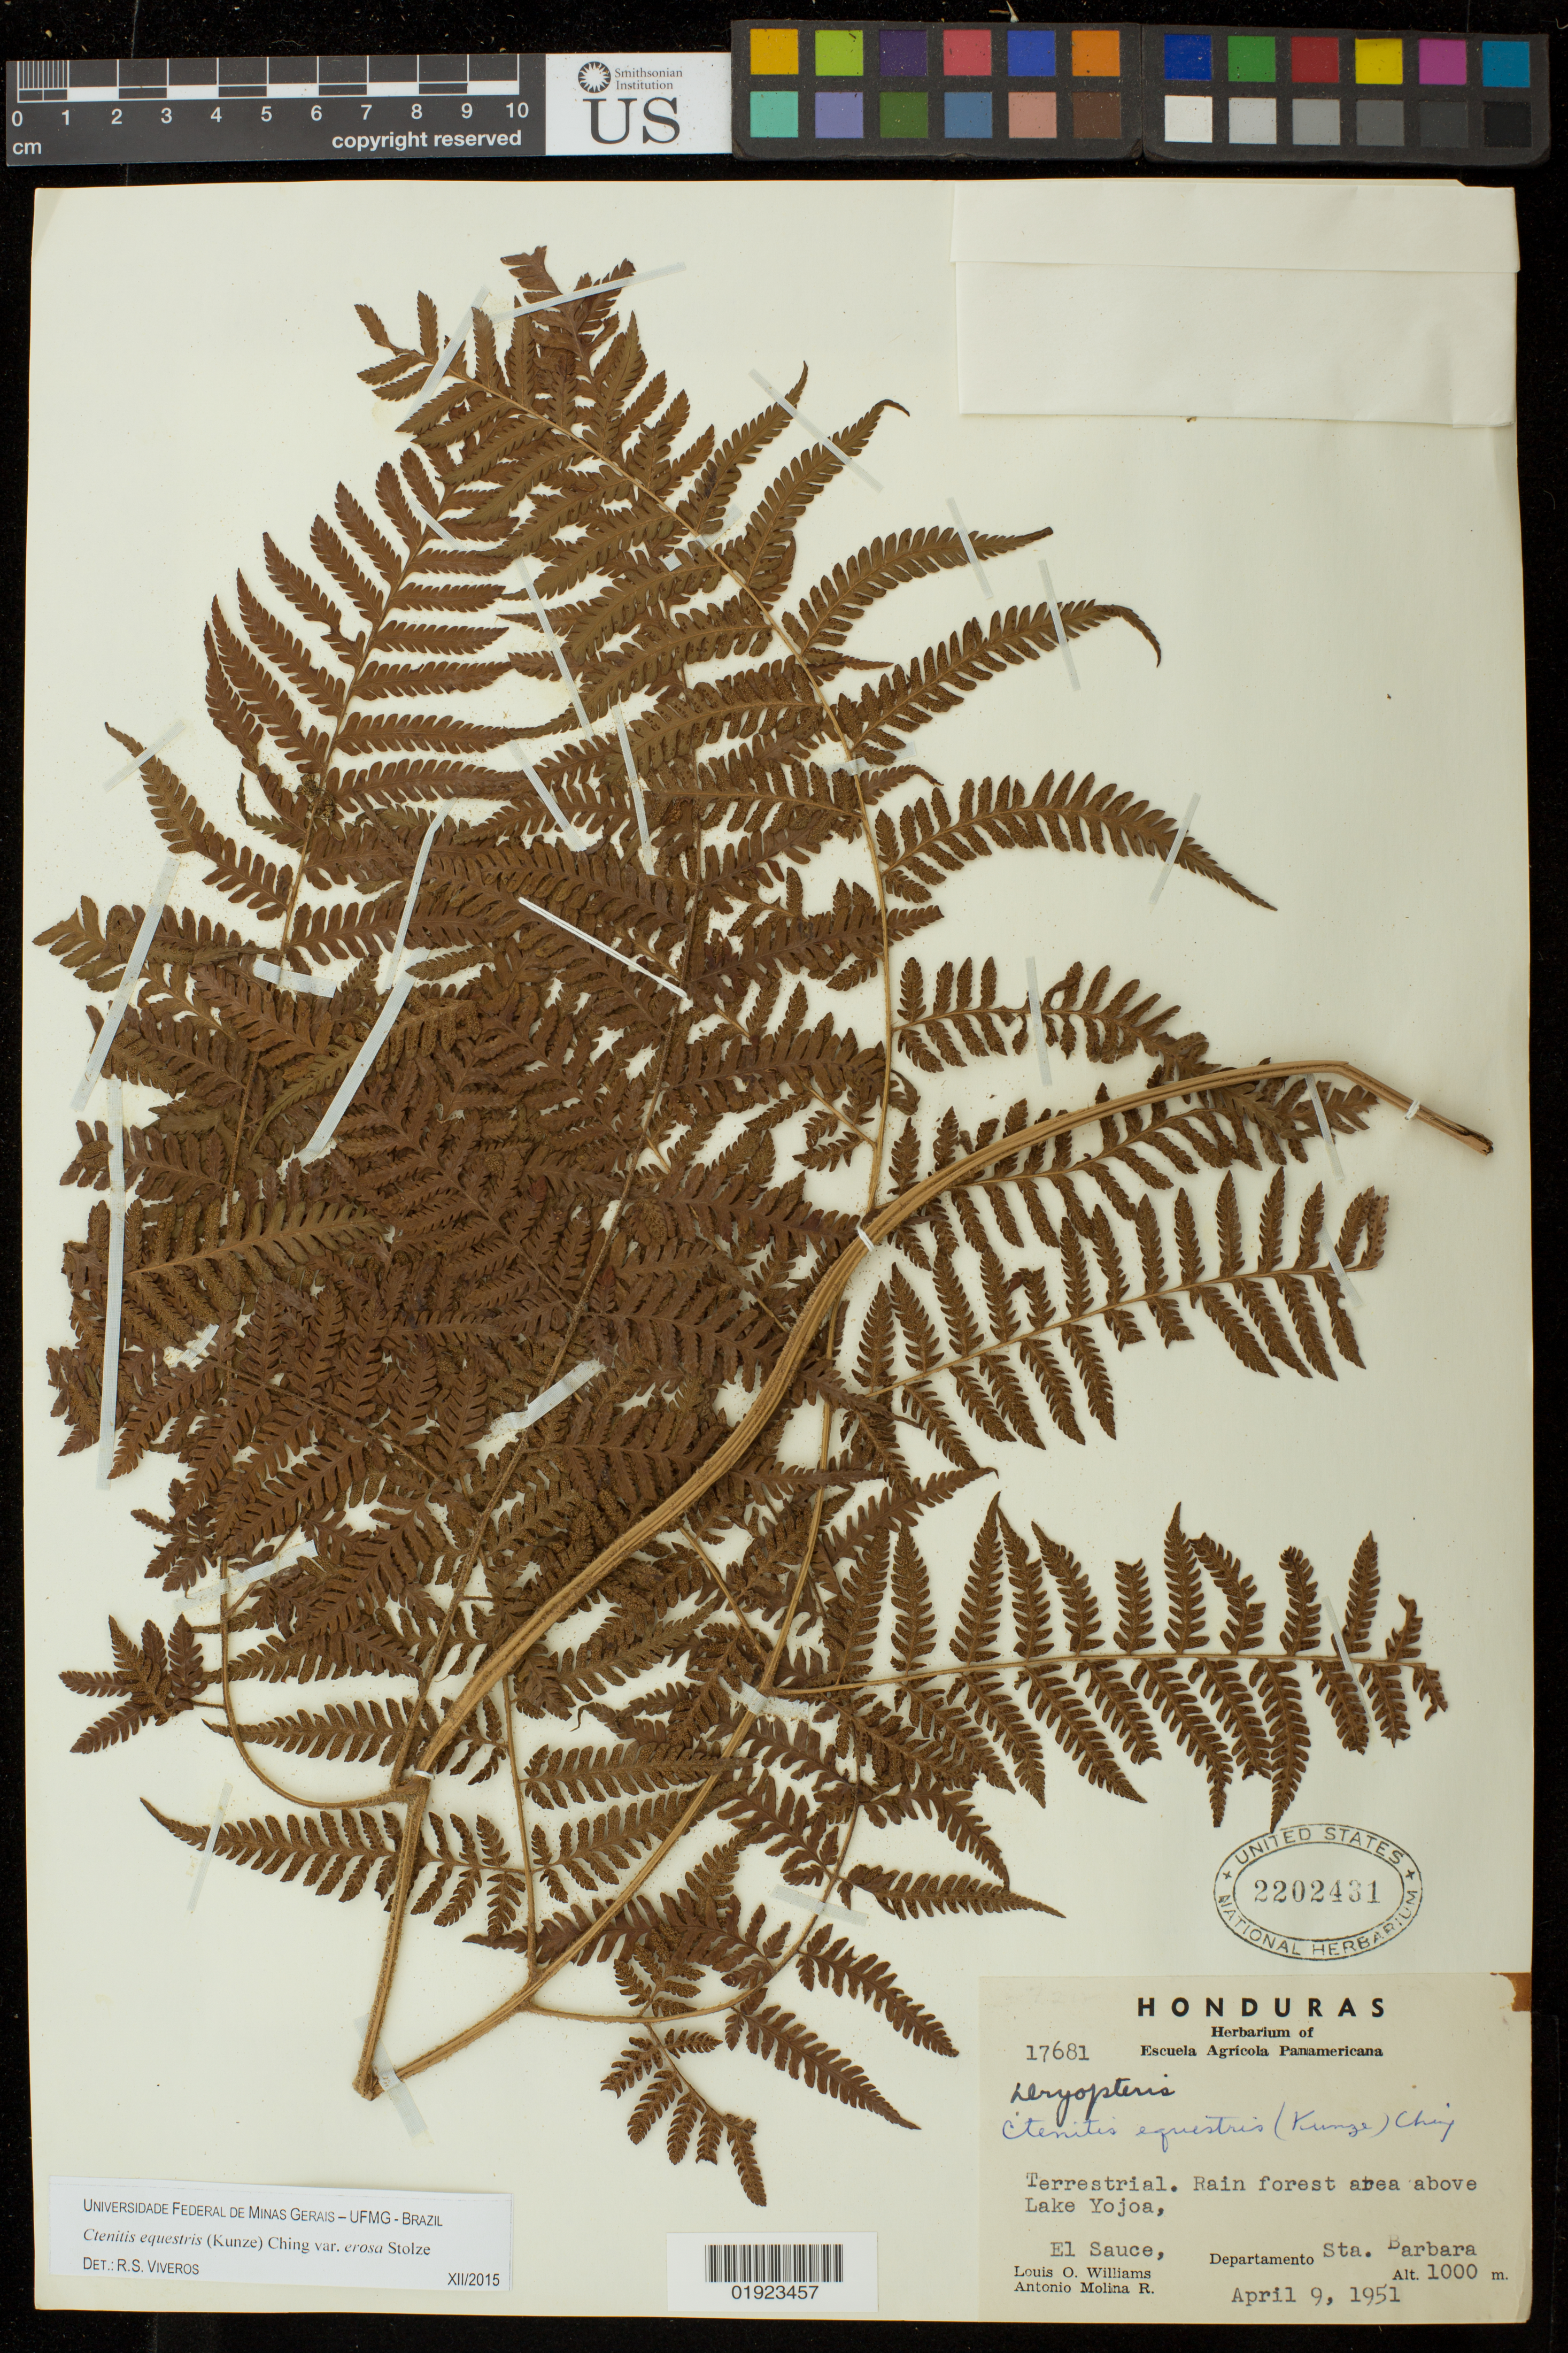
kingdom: Plantae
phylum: Tracheophyta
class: Polypodiopsida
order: Polypodiales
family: Dryopteridaceae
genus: Ctenitis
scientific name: Ctenitis equestris var. erosa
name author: Stolze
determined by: Viveros, R. S.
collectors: L. O. Williams & A. Molina R.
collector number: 17681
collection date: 1951-04-09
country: Honduras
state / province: Santa Bárbara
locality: Above Lake Yojoa, El Sauce.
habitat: Rain forest.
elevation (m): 1000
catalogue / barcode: US 2202431